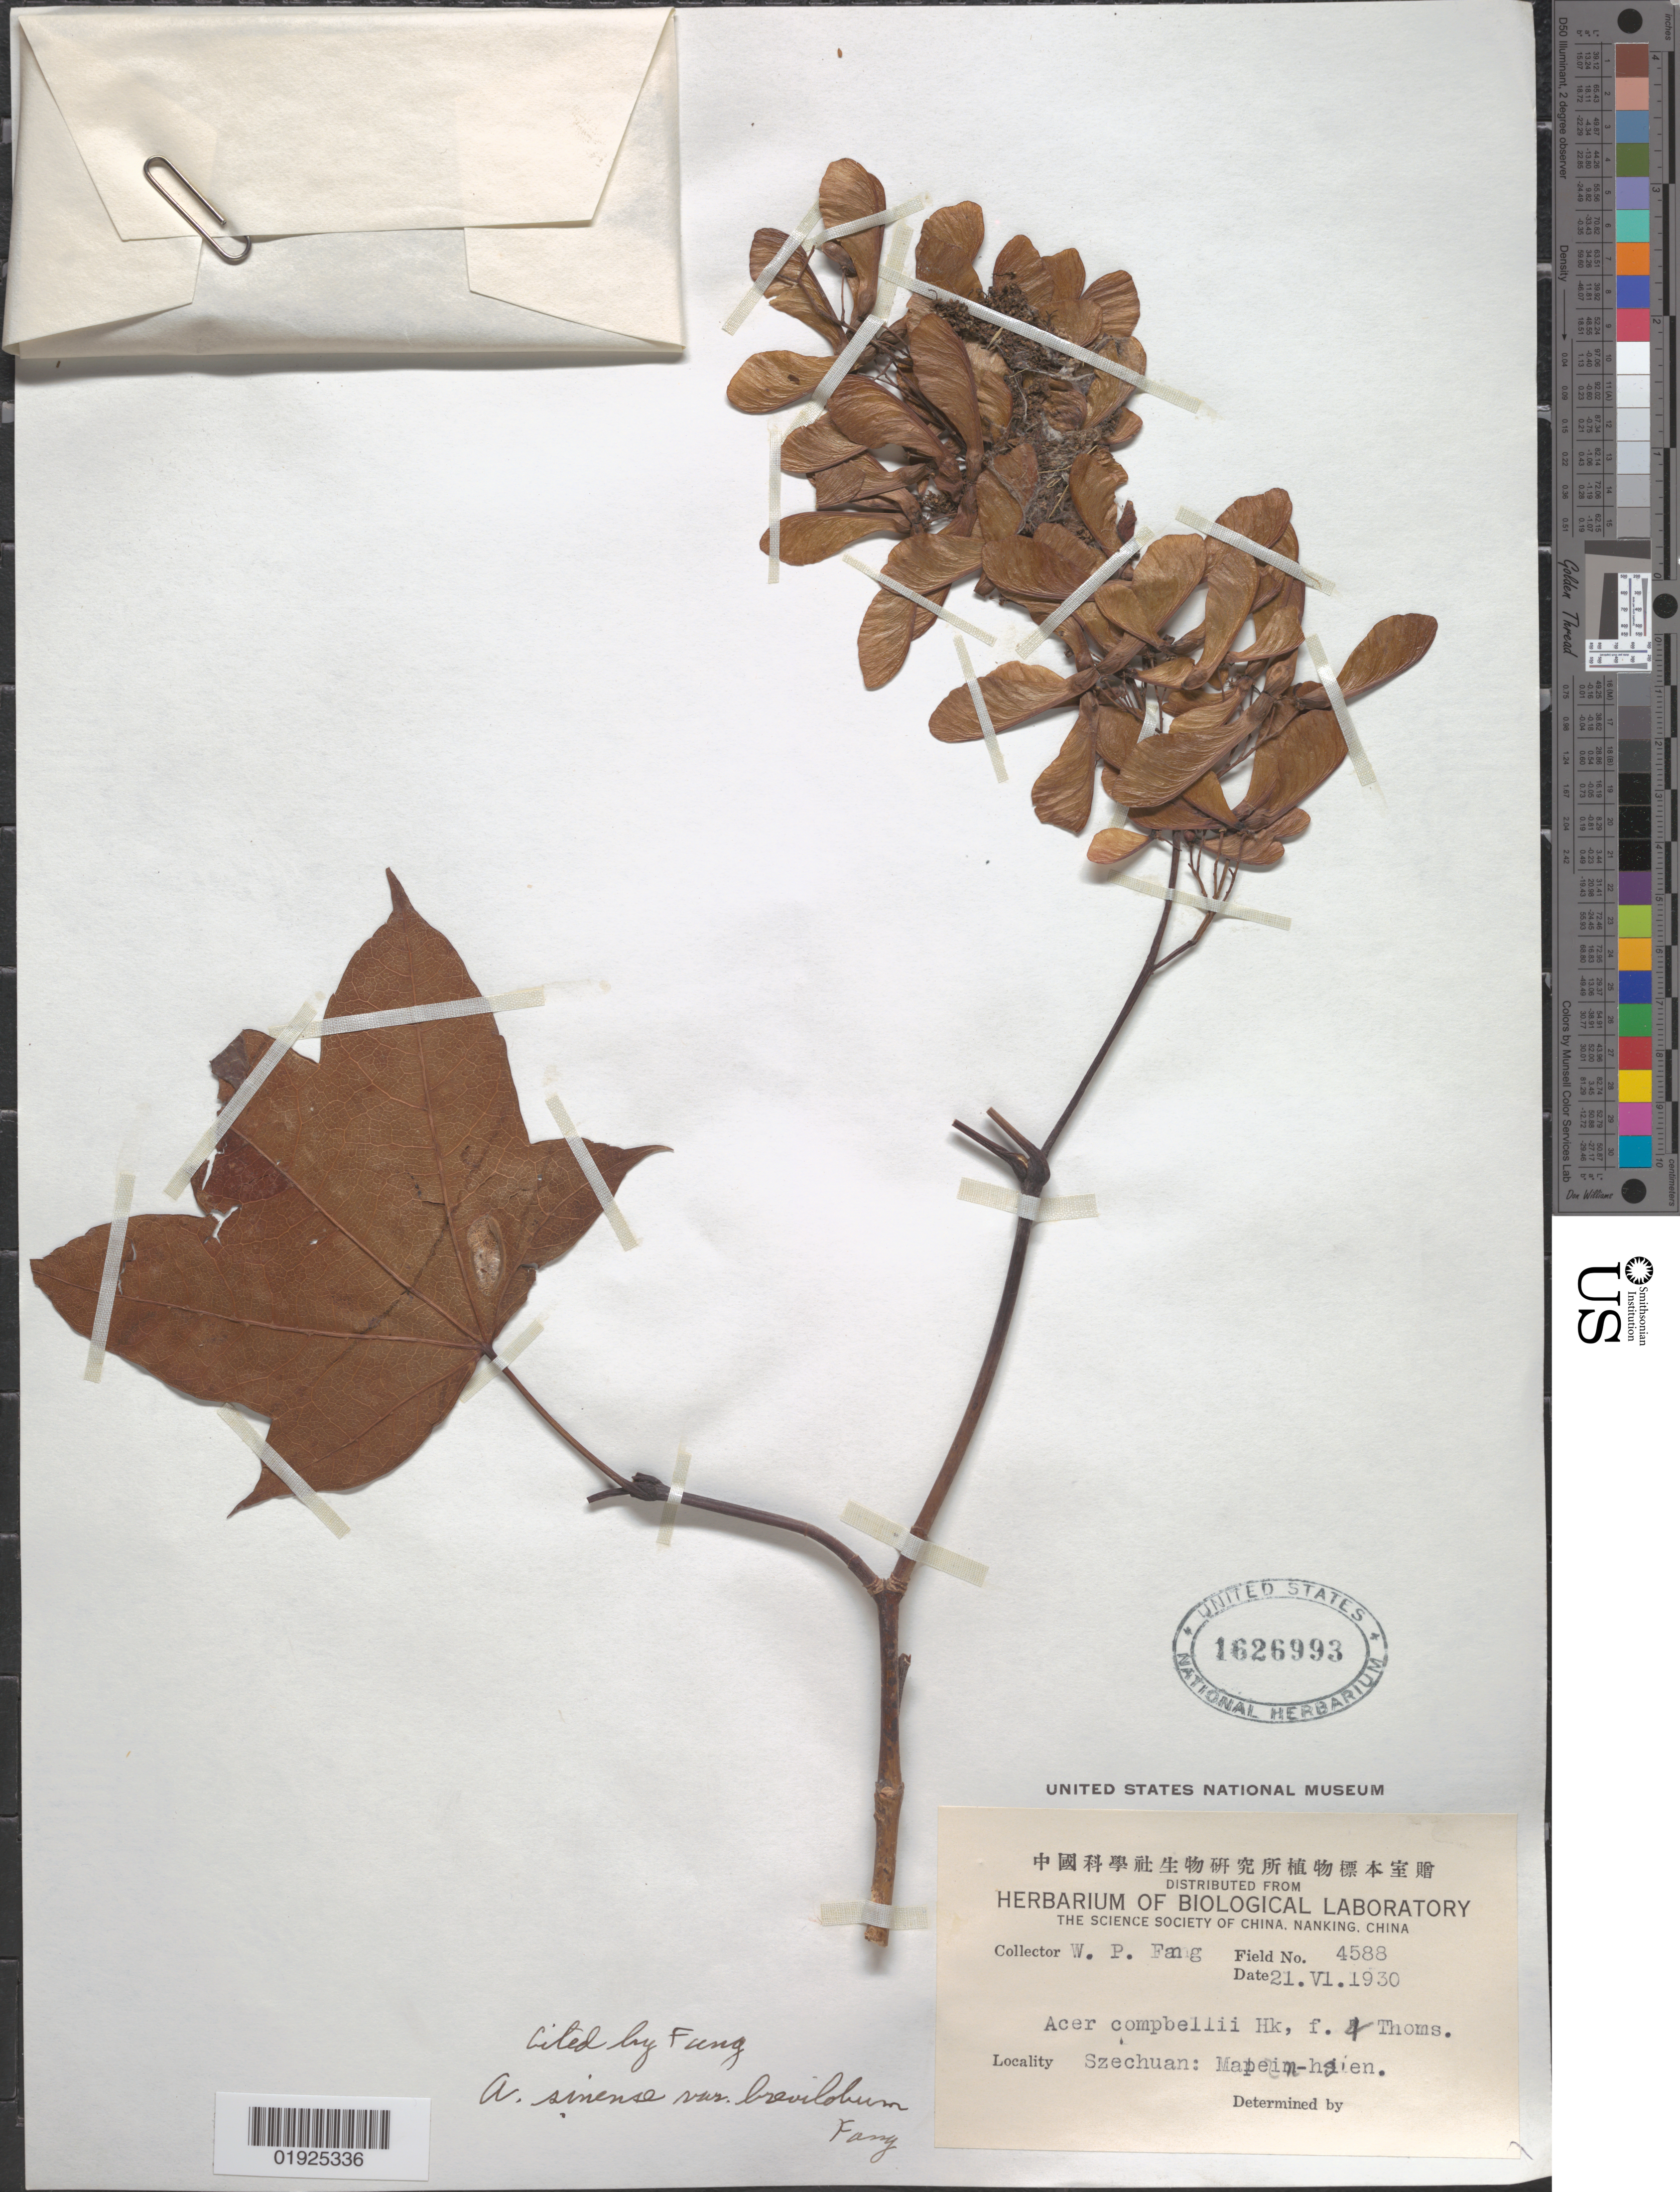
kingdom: Plantae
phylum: Tracheophyta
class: Magnoliopsida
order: Sapindales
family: Sapindaceae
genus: Acer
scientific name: Acer sinense var. brevilobum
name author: W.P. Fang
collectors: W. P. Fang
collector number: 4588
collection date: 1930-06-21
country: China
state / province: Sichuan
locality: Szechuan [Sichuan]: Mapien-hsien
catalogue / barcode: US 1626993